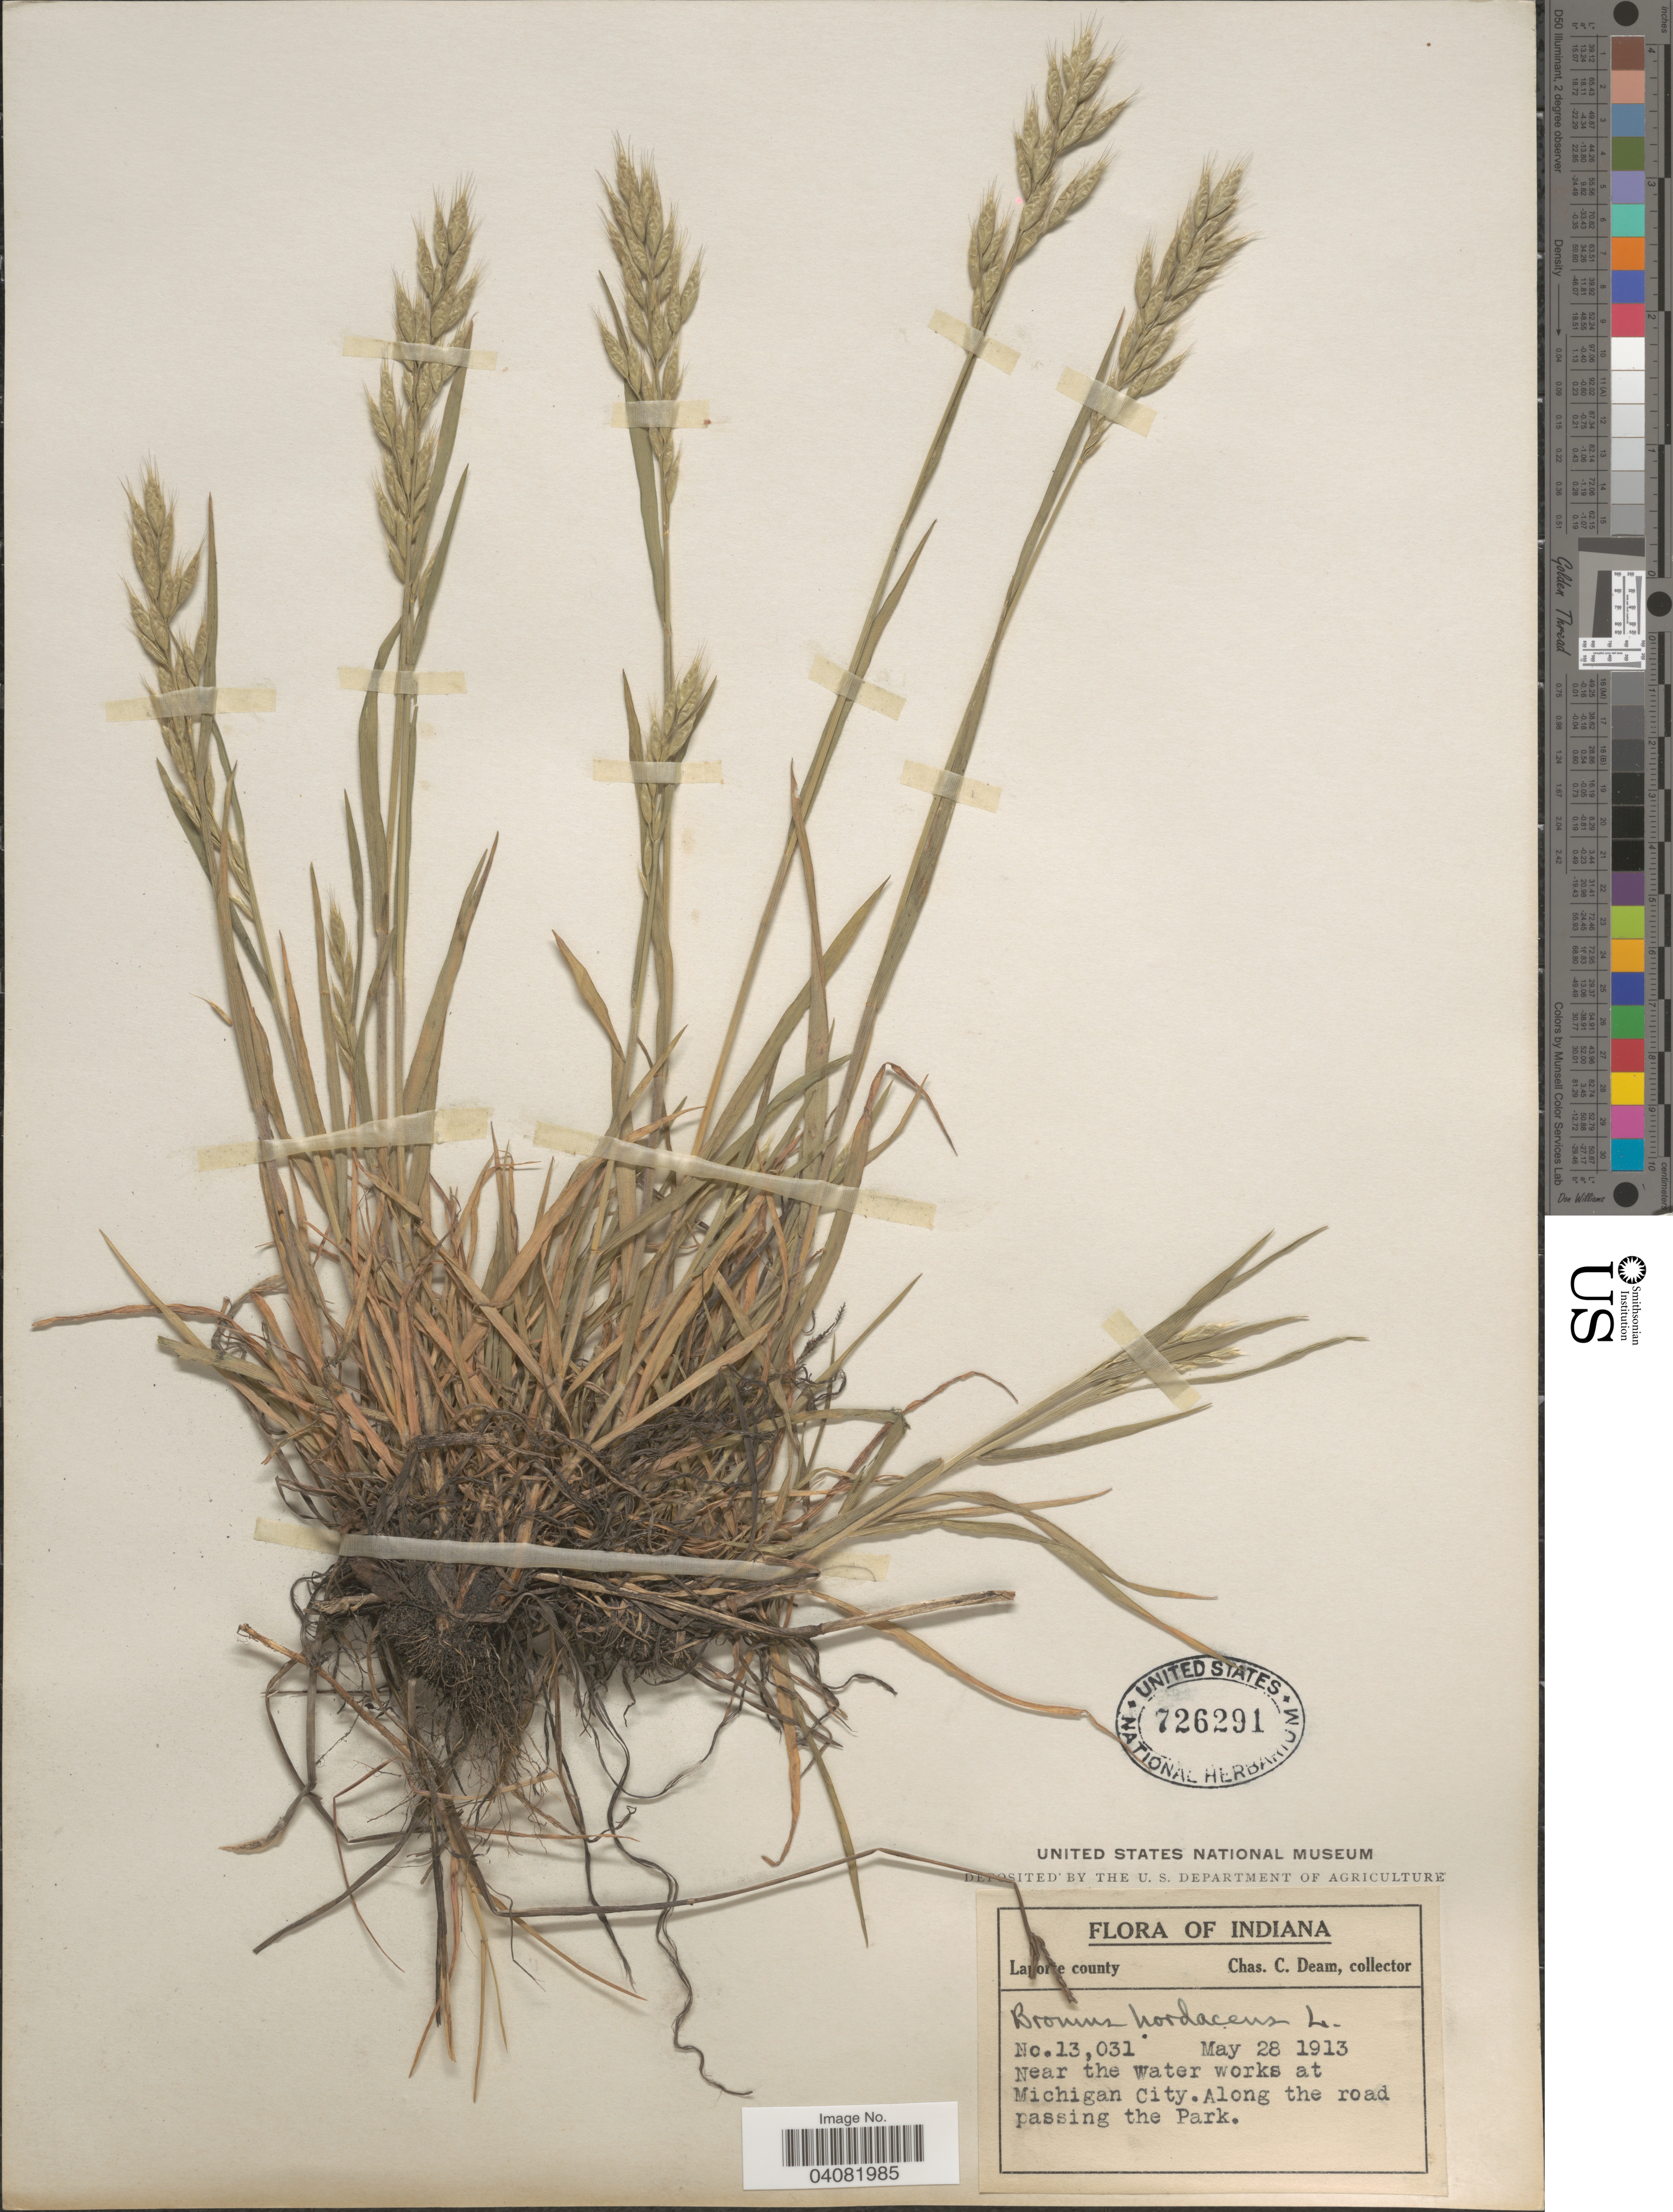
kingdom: Plantae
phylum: Tracheophyta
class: Liliopsida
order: Poales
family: Poaceae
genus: Bromus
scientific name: Bromus hordeaceus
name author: L.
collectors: C. C. Deam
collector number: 13031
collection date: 1913-05-28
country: United States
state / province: Indiana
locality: Laporte county. Near the water works at Michigan City. Along the road passing the Park.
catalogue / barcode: US 726291